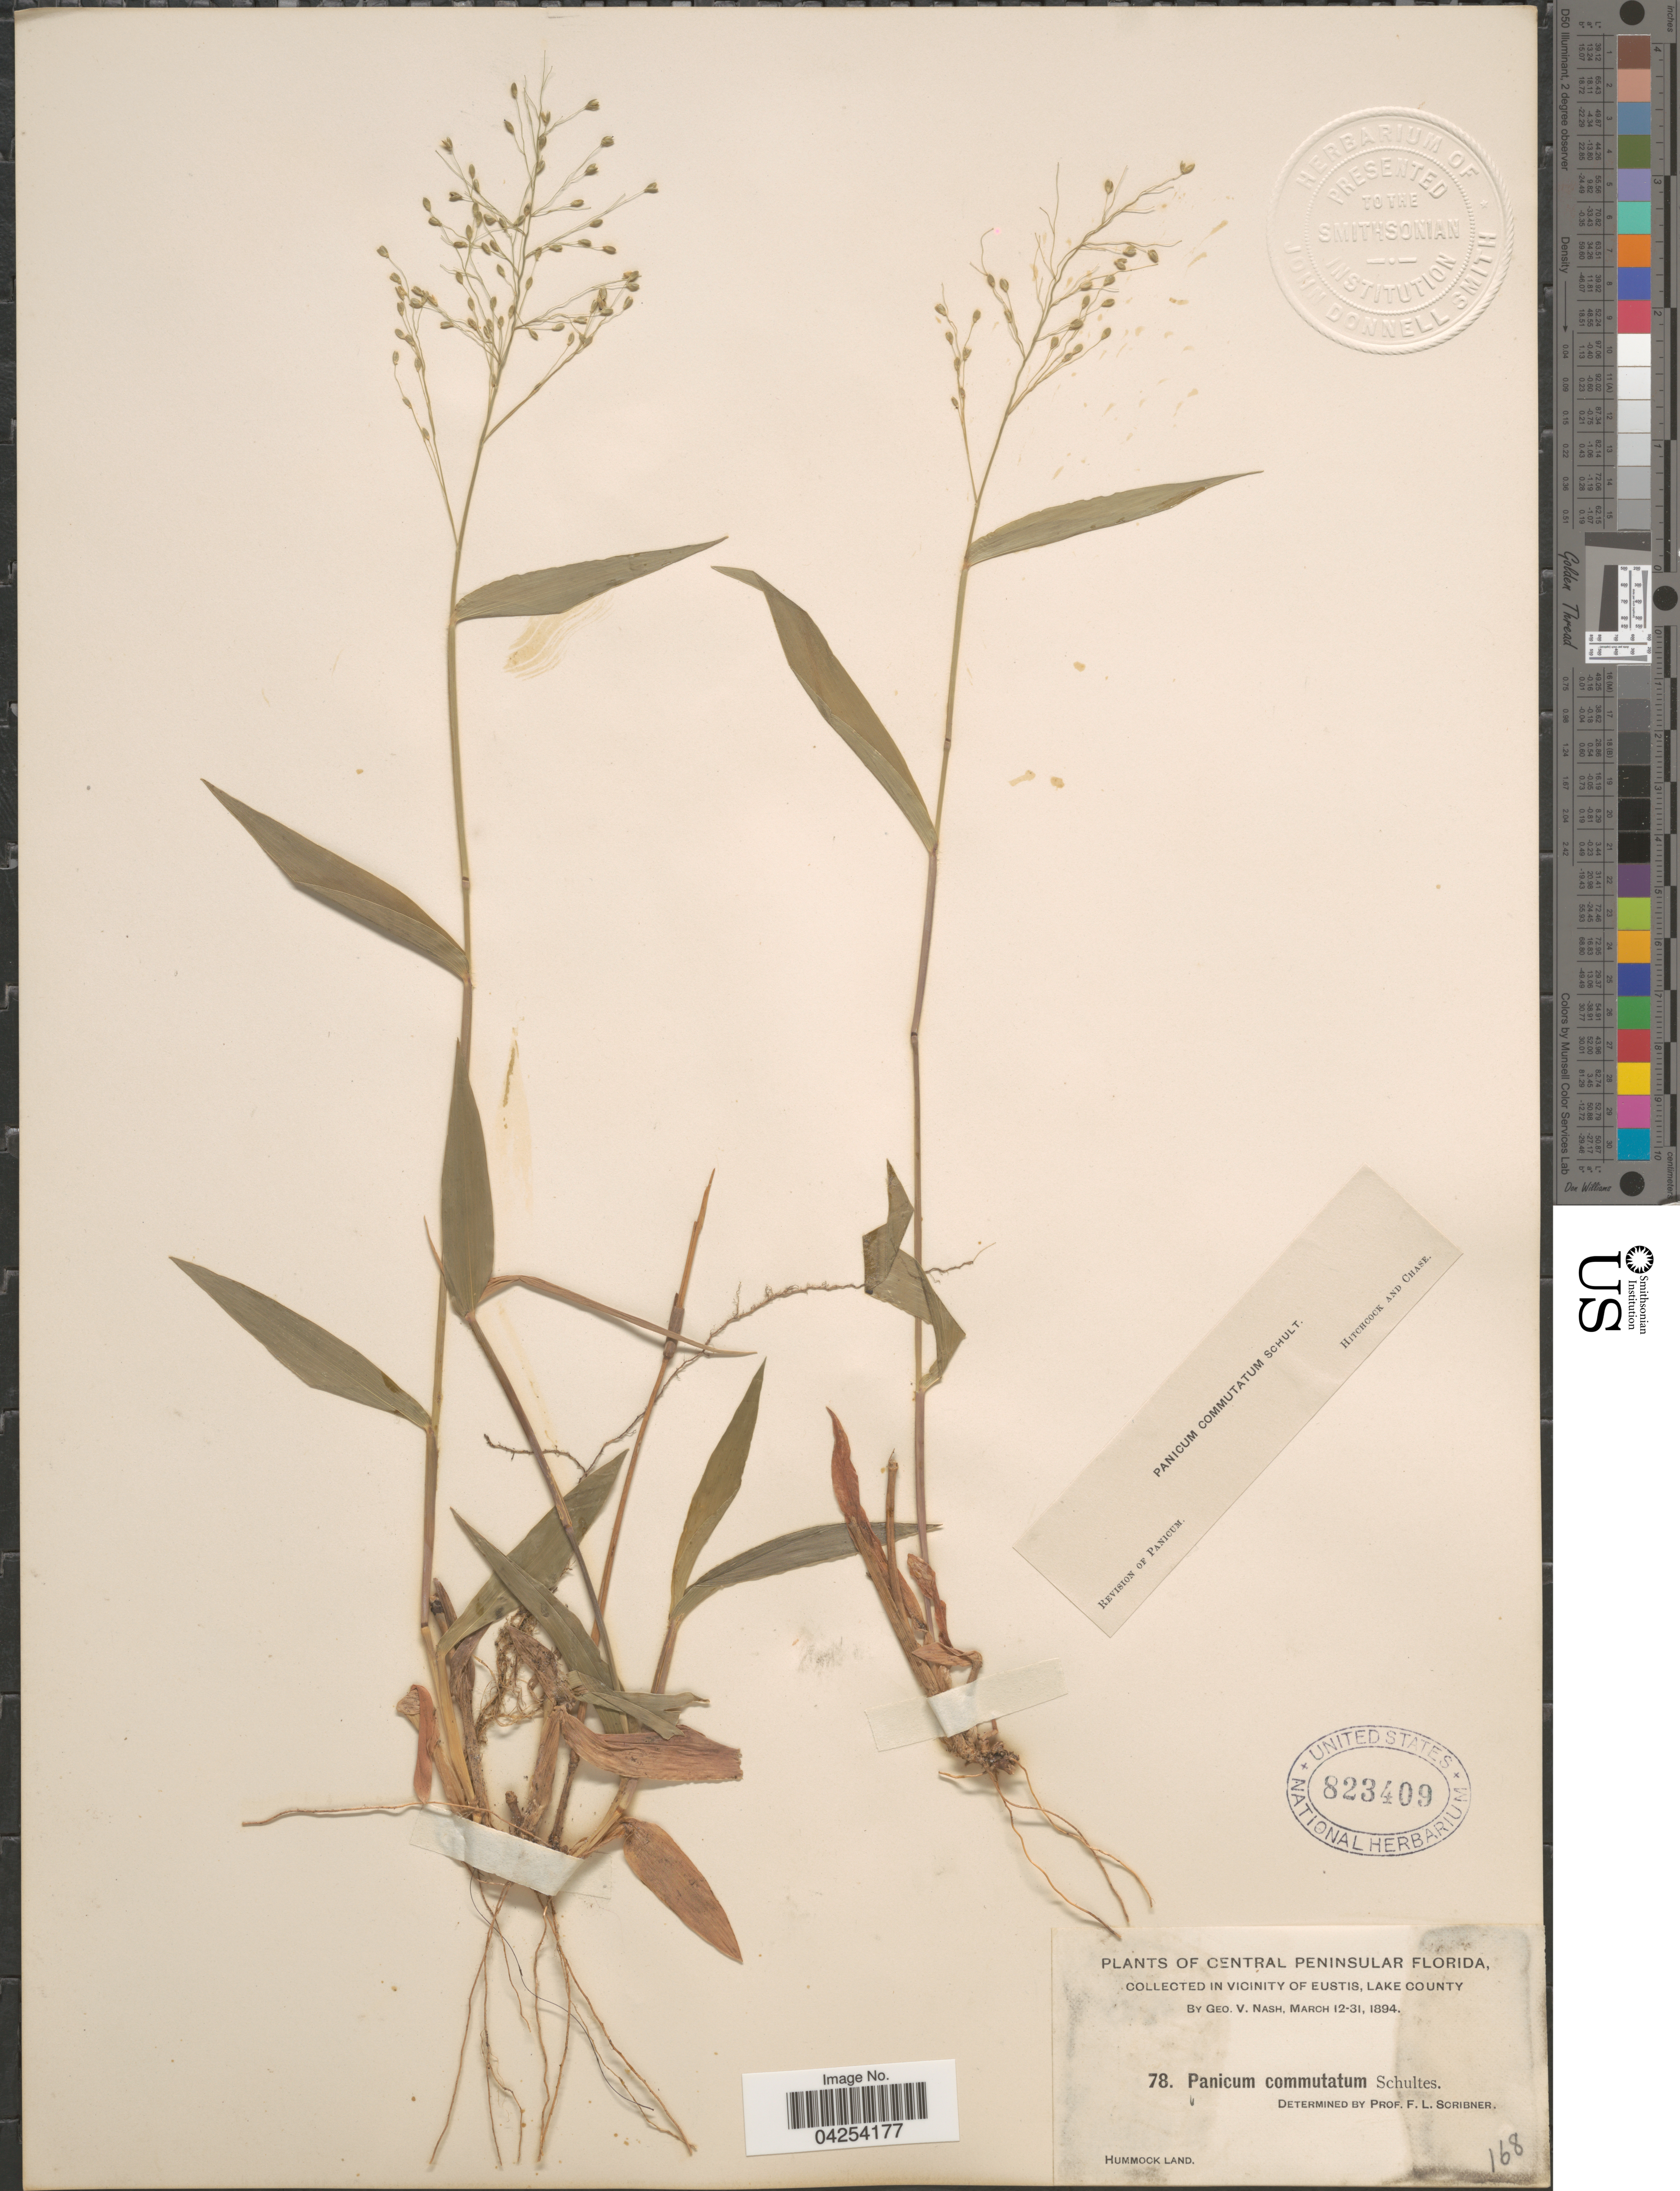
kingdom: Plantae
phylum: Tracheophyta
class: Liliopsida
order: Poales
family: Poaceae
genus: Dichanthelium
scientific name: Dichanthelium commutatum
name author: (Schult.) Gould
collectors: G. V. Nash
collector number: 78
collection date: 1894-03-12/1894-03-31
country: United States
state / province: Florida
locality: Central Peninsular Florida, in vicinity of Eustis, Lake County.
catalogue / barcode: US 823409